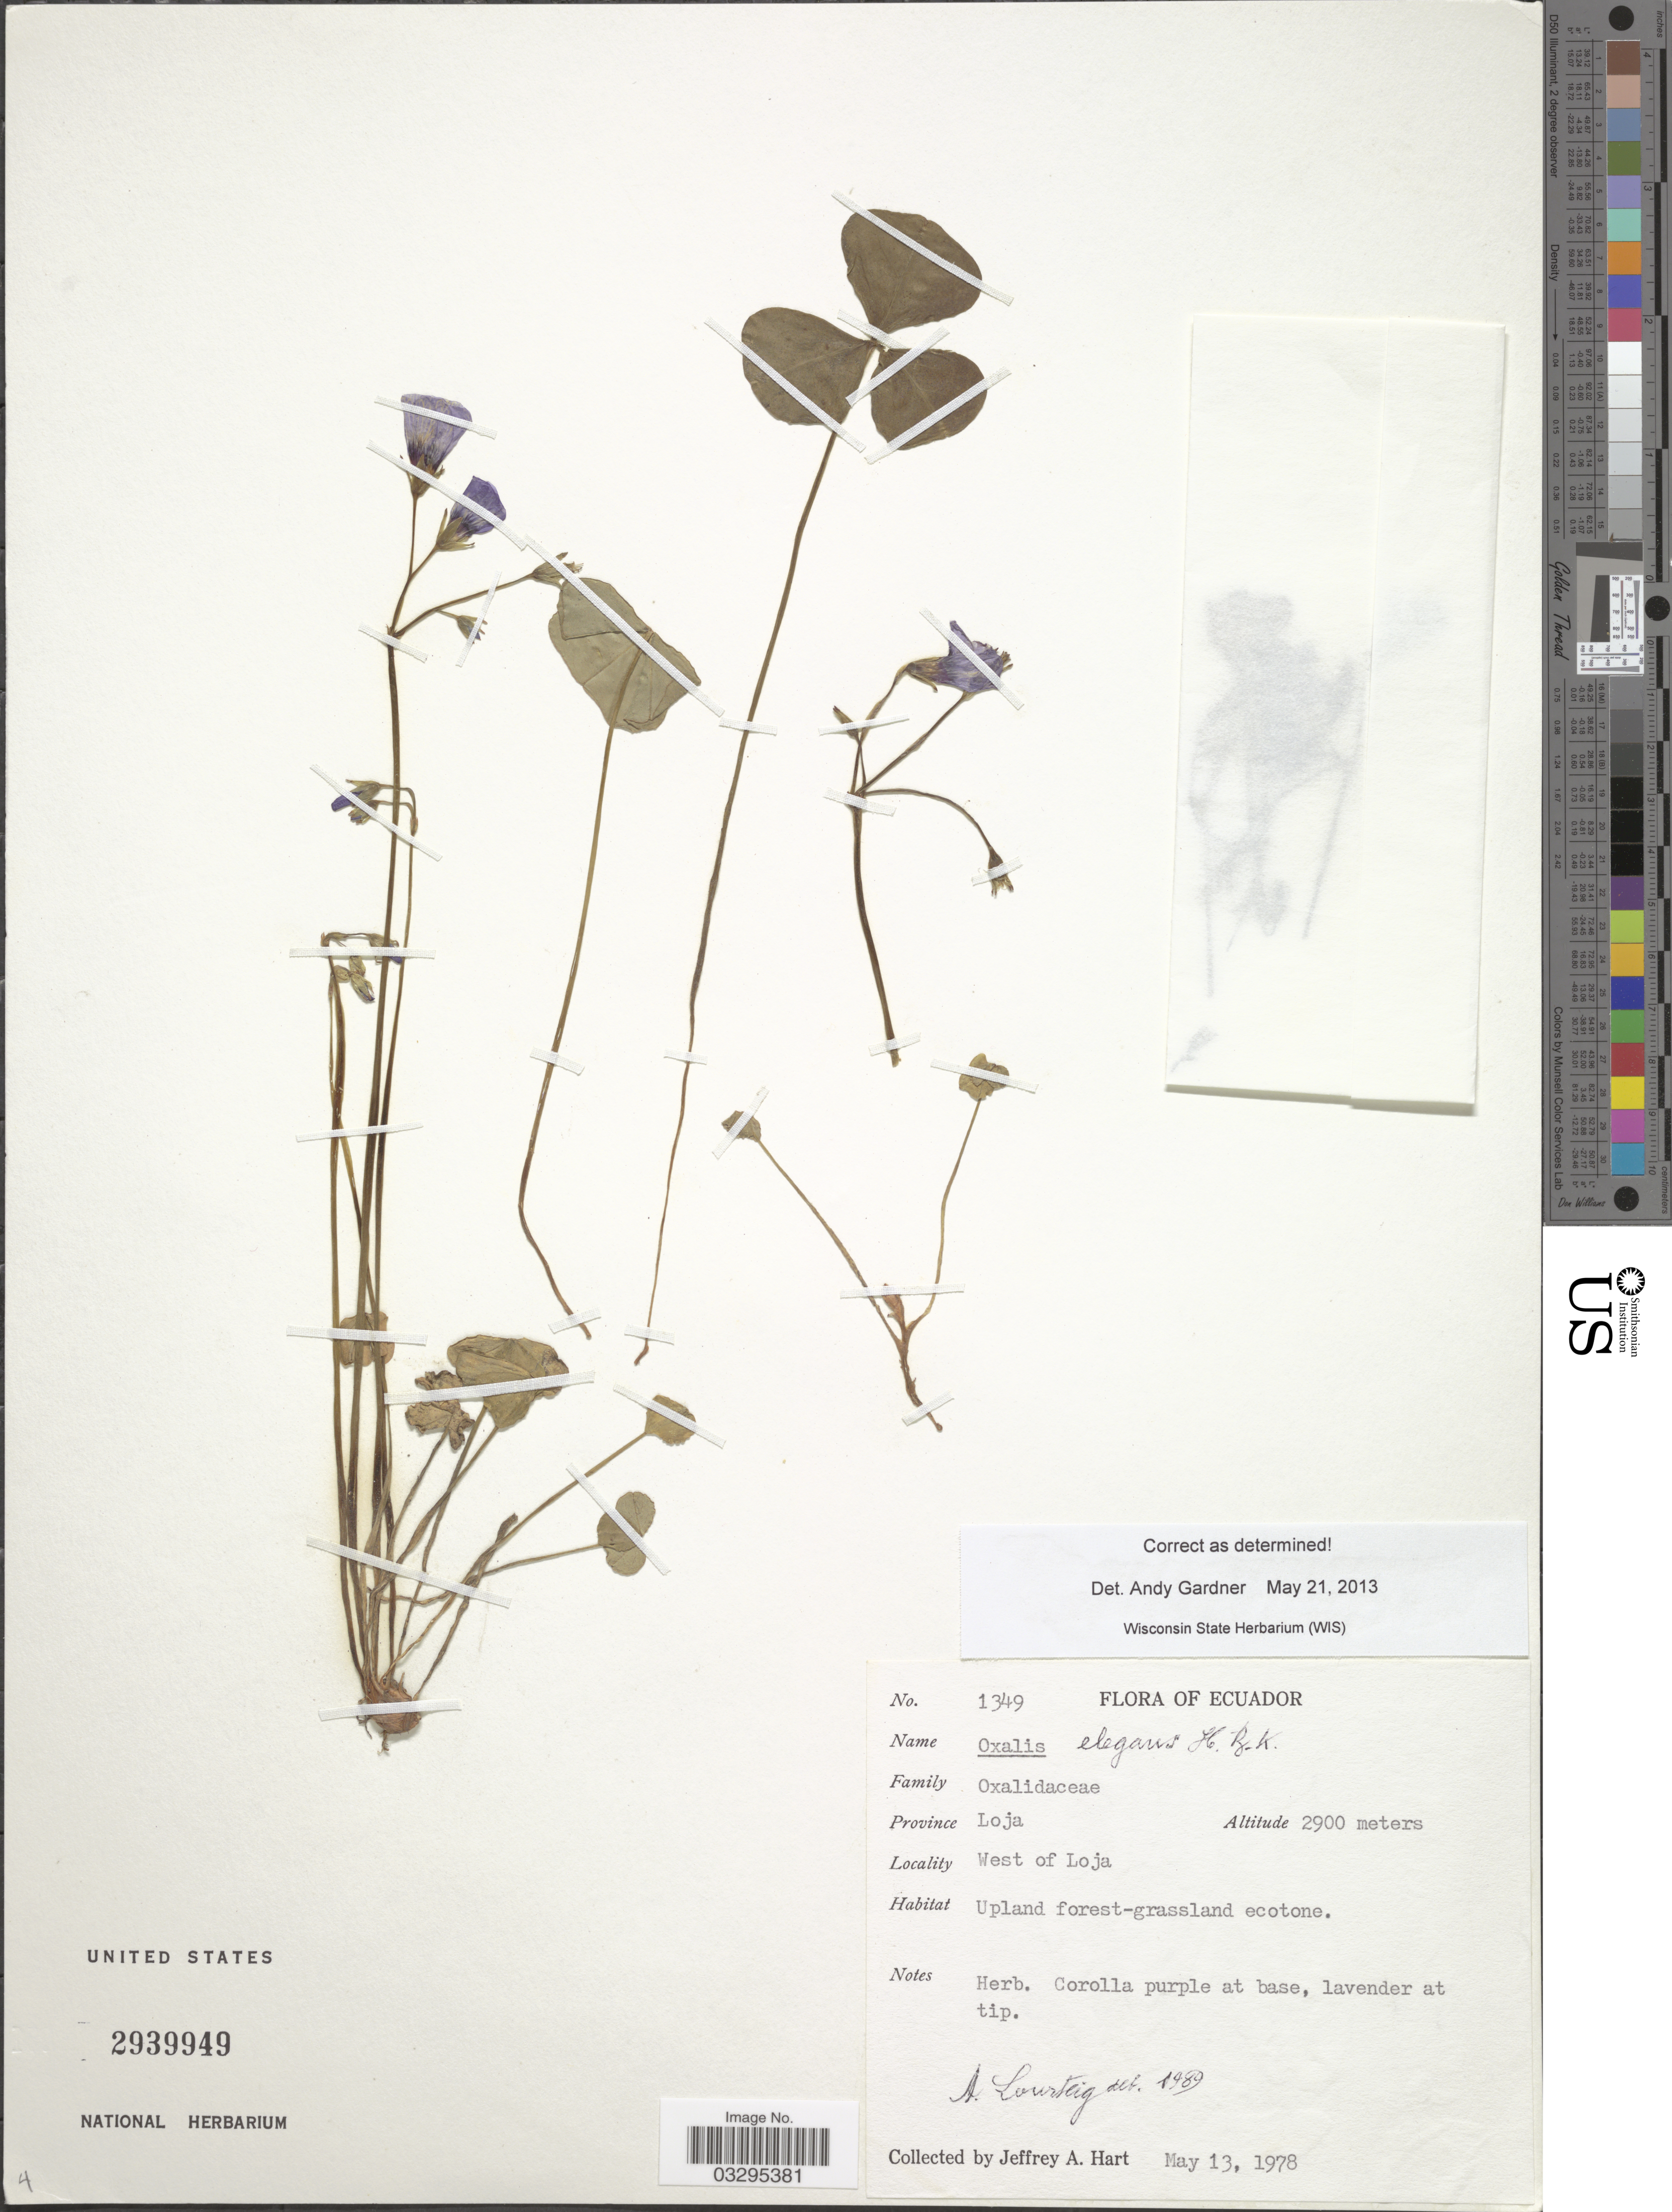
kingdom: Plantae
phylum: Tracheophyta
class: Magnoliopsida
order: Oxalidales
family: Oxalidaceae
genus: Oxalis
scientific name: Oxalis elegans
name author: Kunth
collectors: J. A. Hart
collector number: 1349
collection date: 1978-05-13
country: Ecuador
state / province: Loja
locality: West of Loja.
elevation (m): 2900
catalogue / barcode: US 2939949